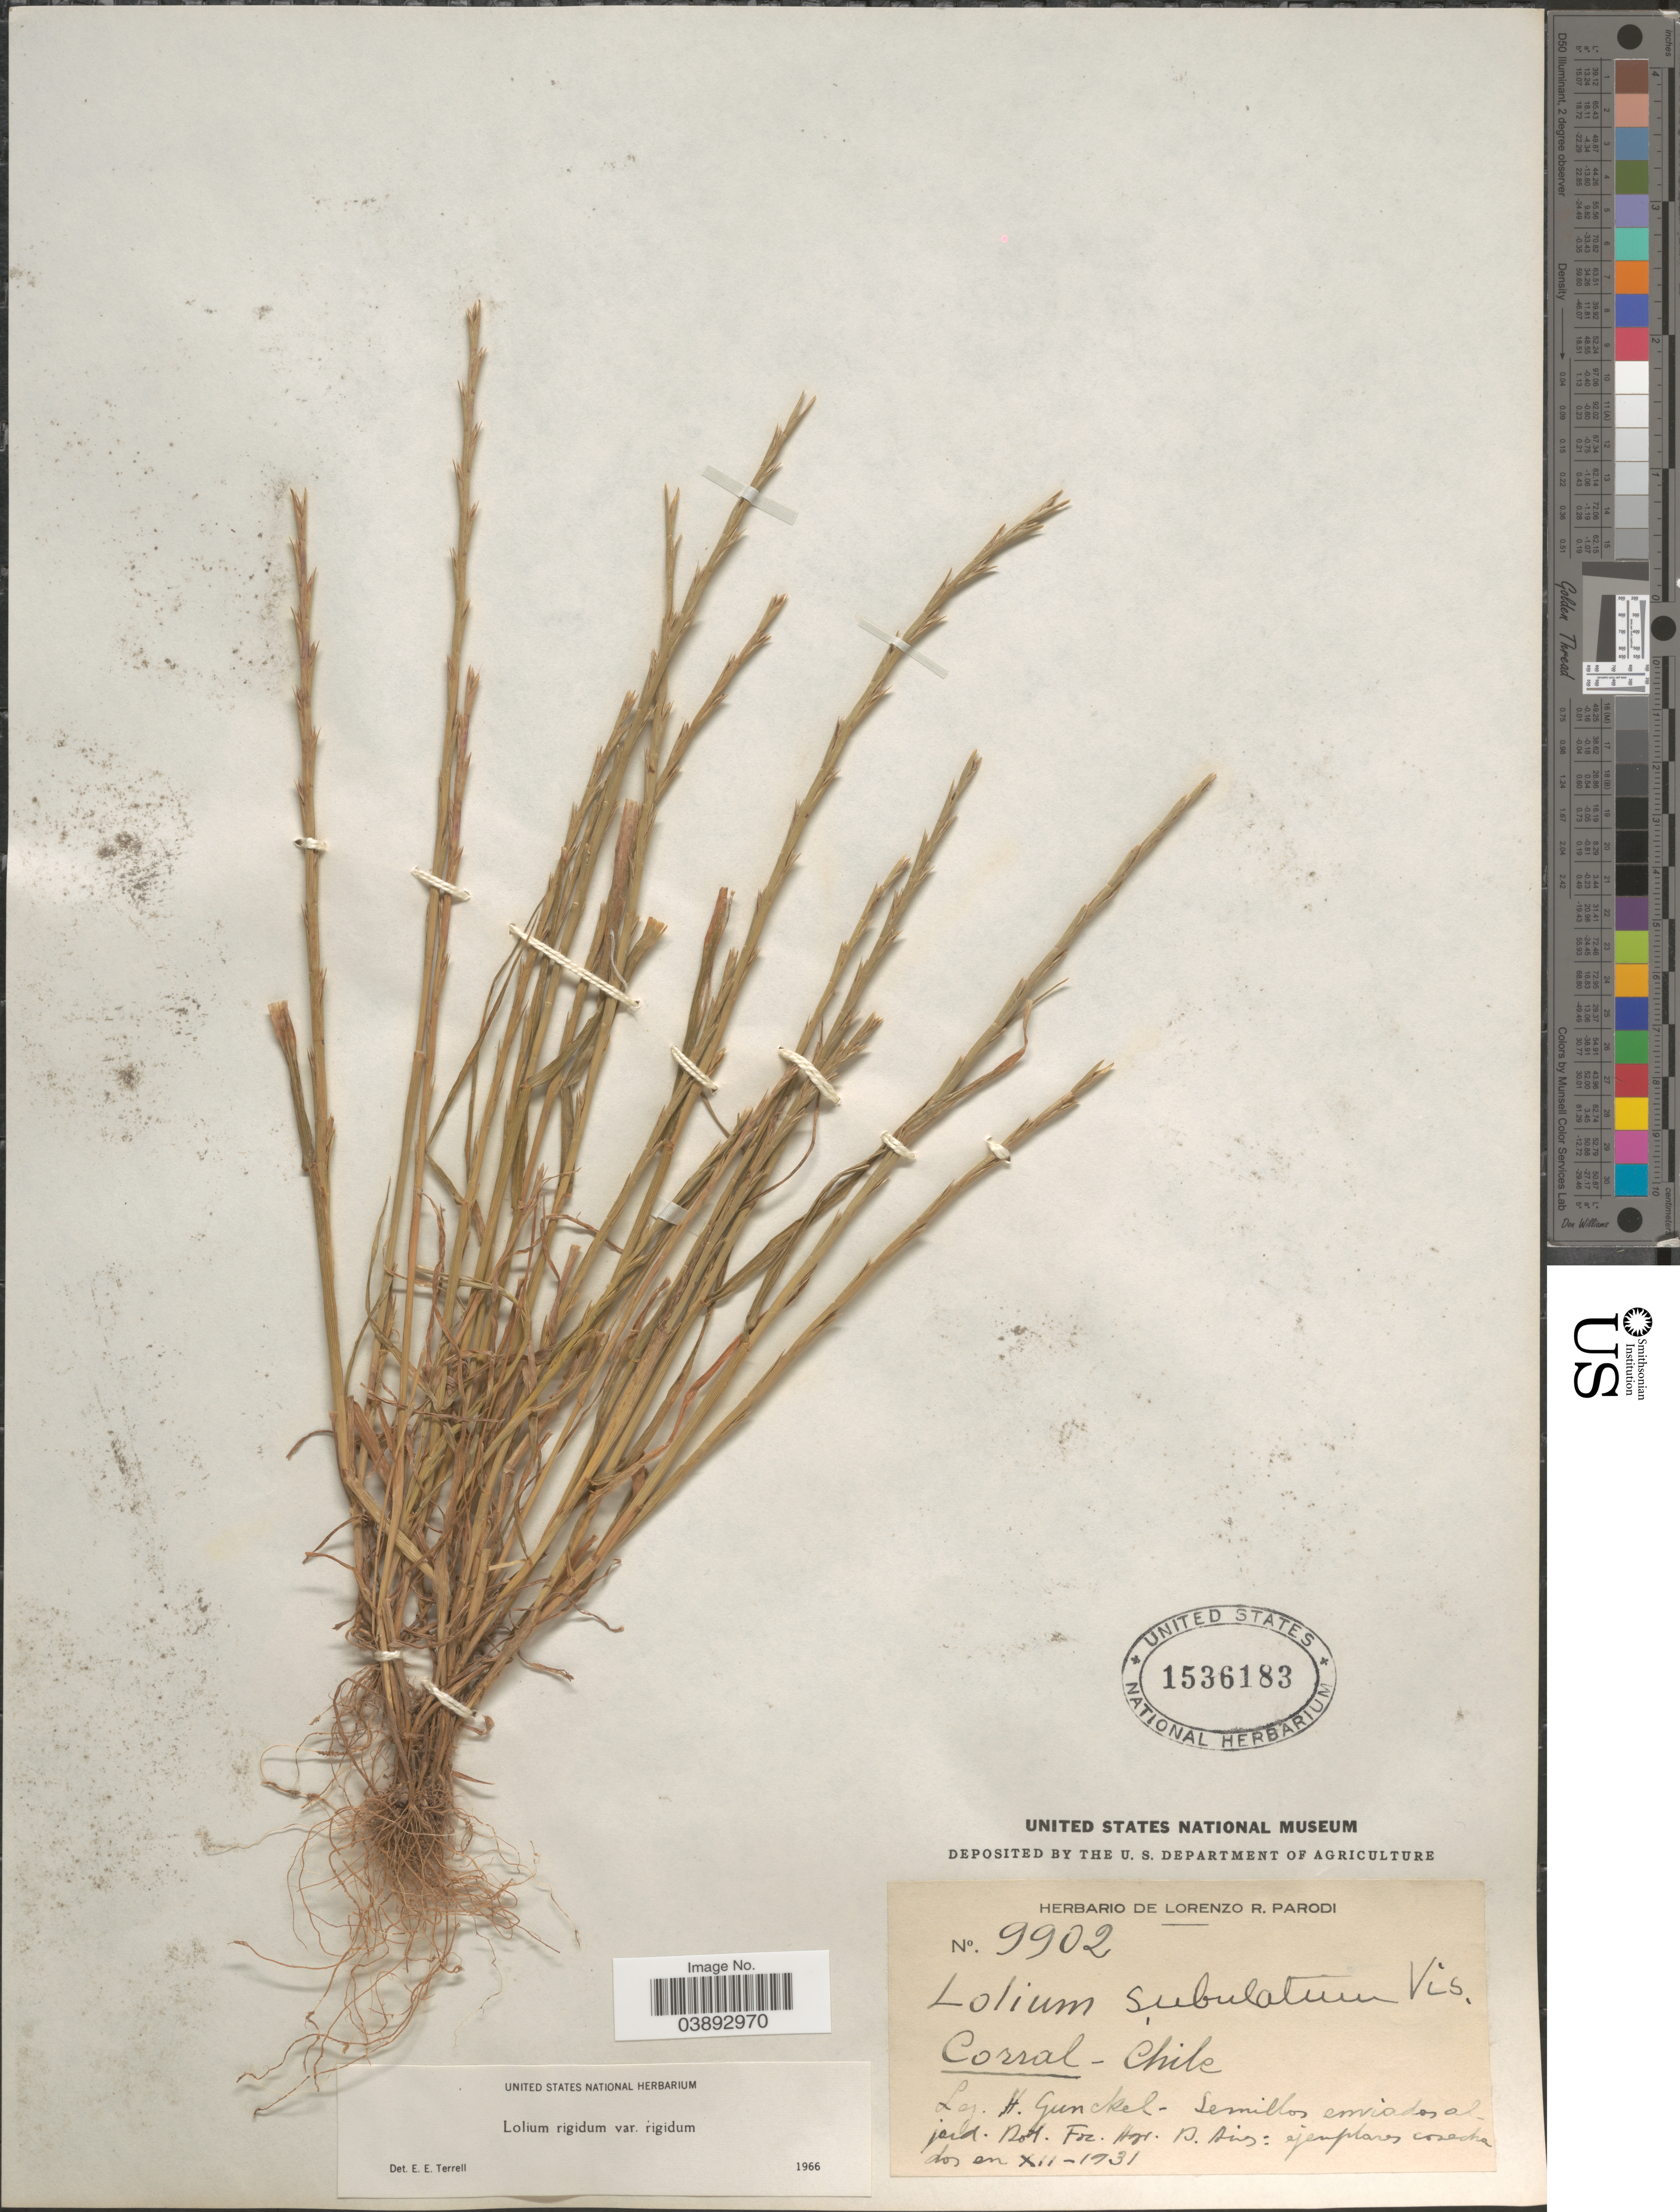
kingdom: Plantae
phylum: Tracheophyta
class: Liliopsida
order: Poales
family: Poaceae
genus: Lolium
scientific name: Lolium rigidum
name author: Gaudin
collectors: H. Gunckel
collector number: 9902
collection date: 1931-12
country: Chile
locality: Corral.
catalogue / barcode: US 1536183